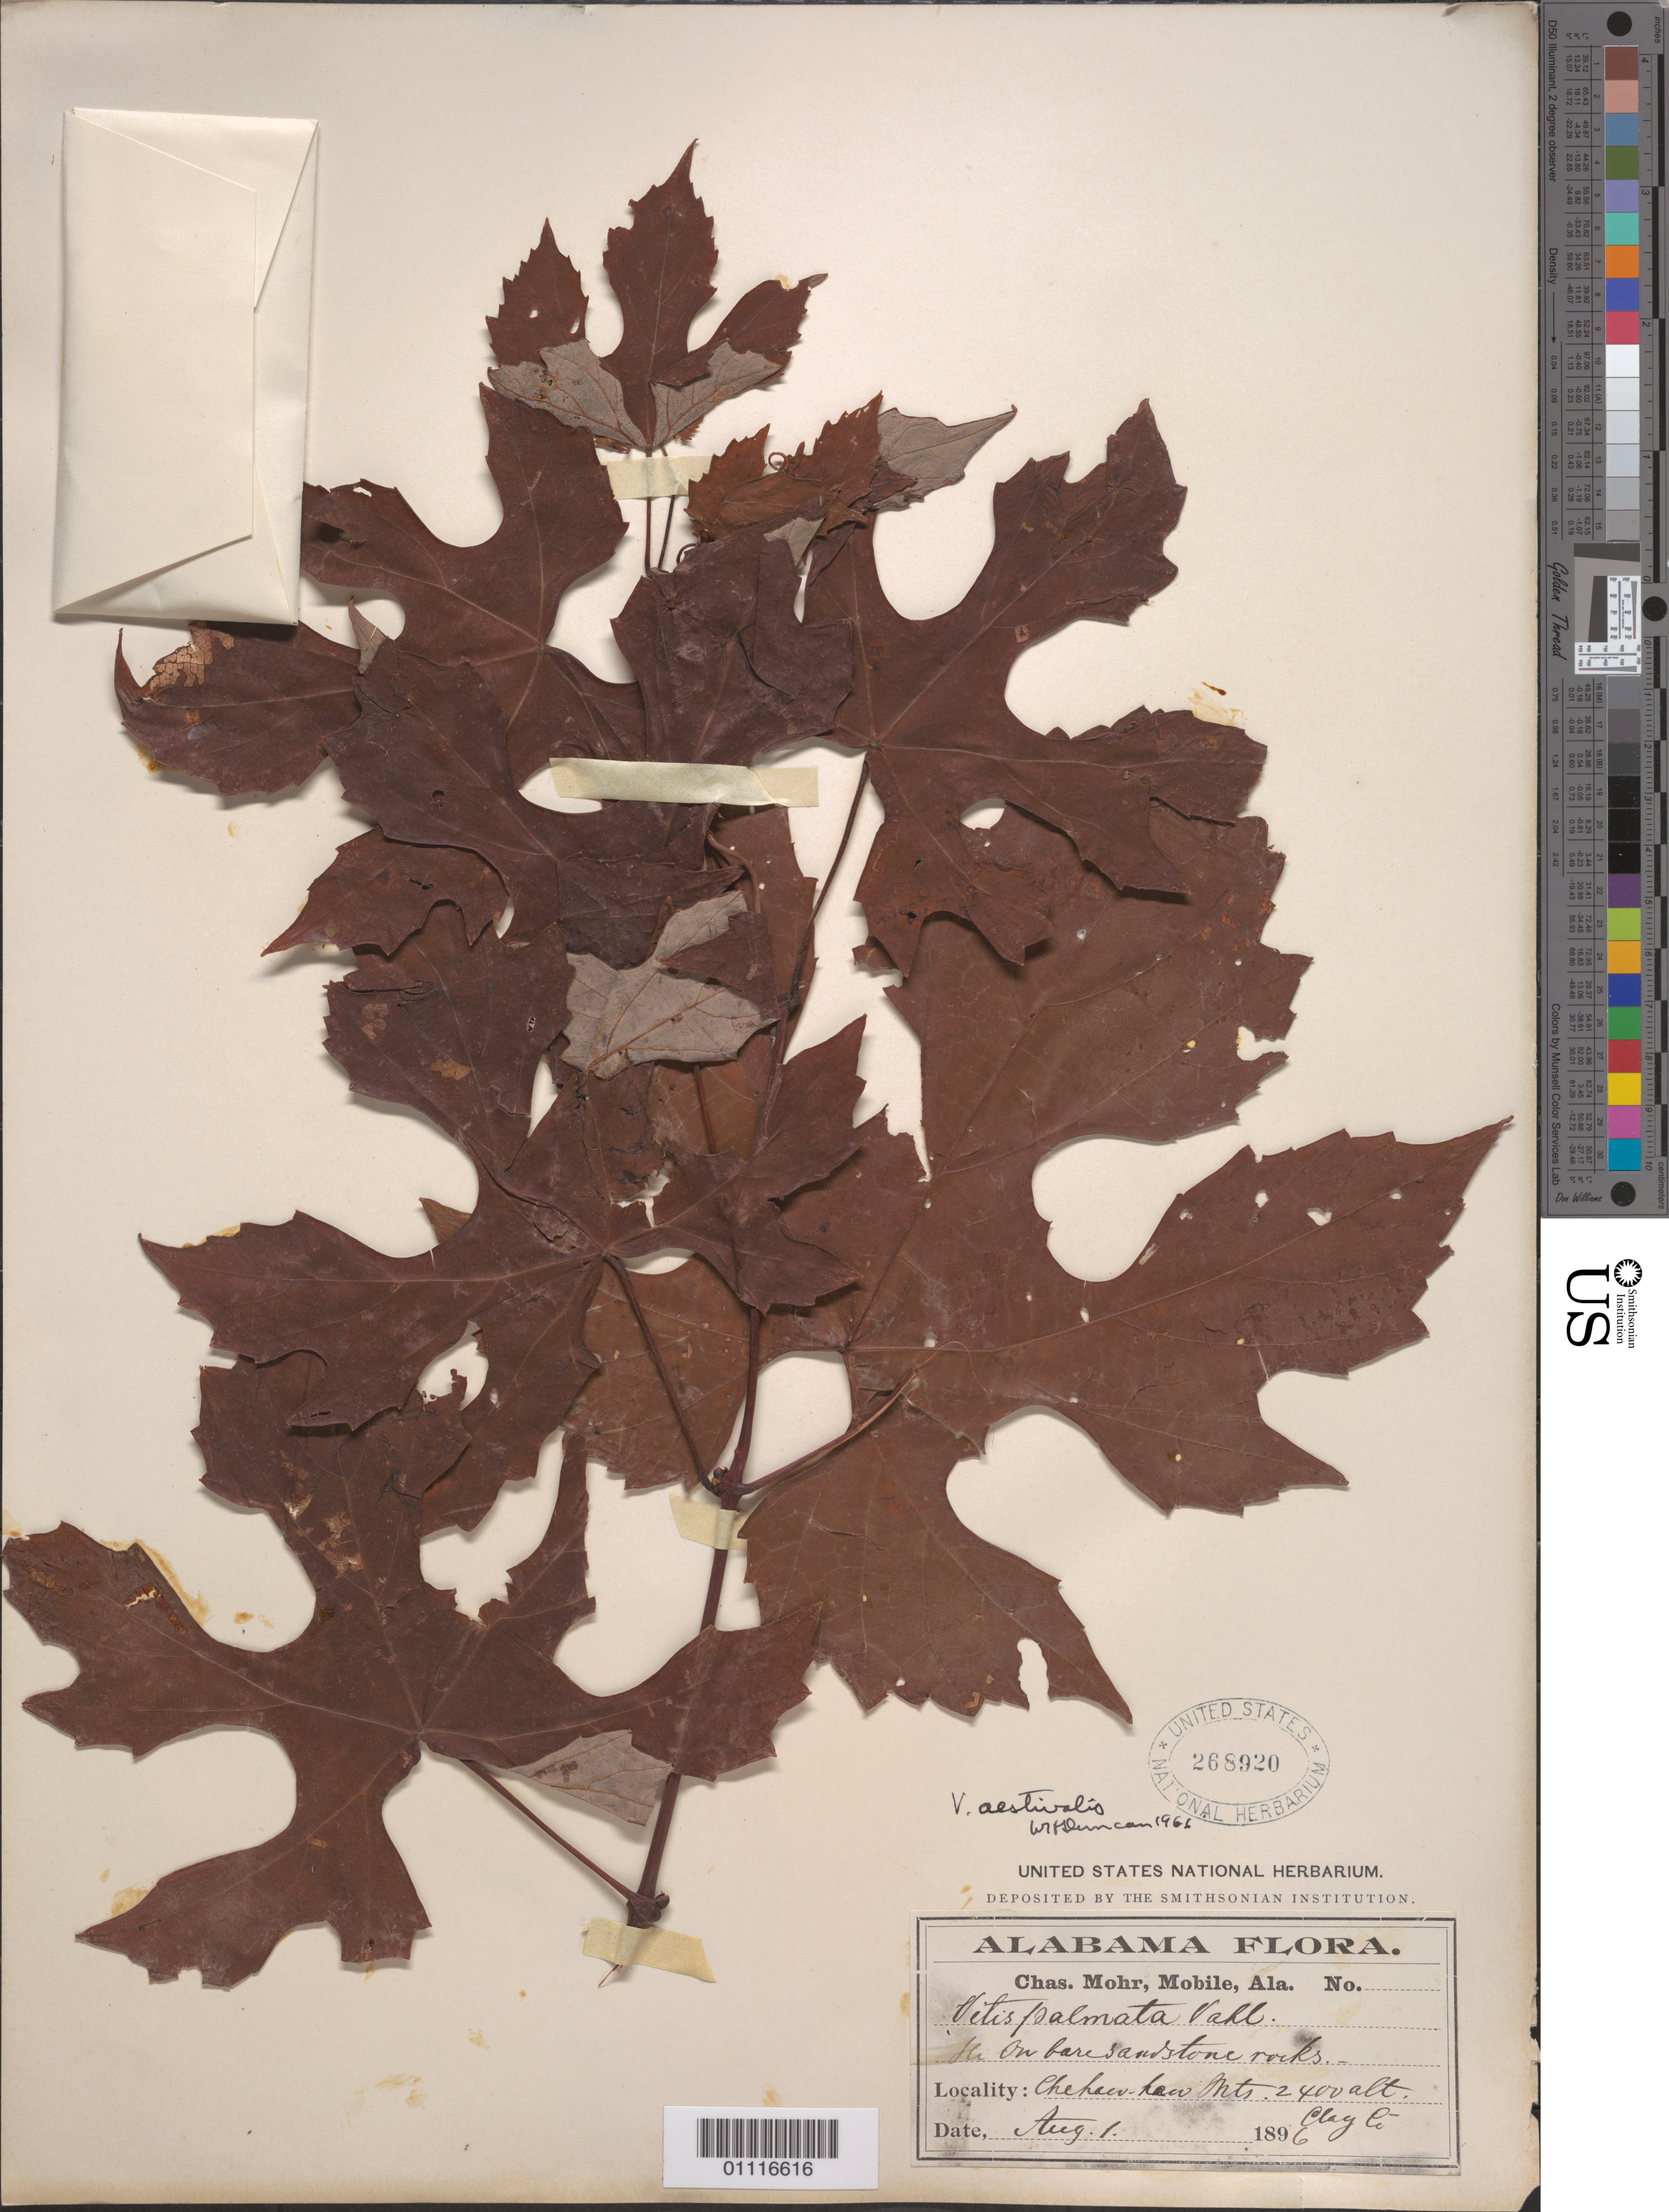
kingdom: Plantae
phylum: Tracheophyta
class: Magnoliopsida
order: Vitales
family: Vitaceae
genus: Vitis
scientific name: Vitis aestivalis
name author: Michx.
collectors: C. T. Mohr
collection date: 1896-08-01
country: United States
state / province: Alabama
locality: Chehaw-haw Mt.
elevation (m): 732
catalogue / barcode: US 268920